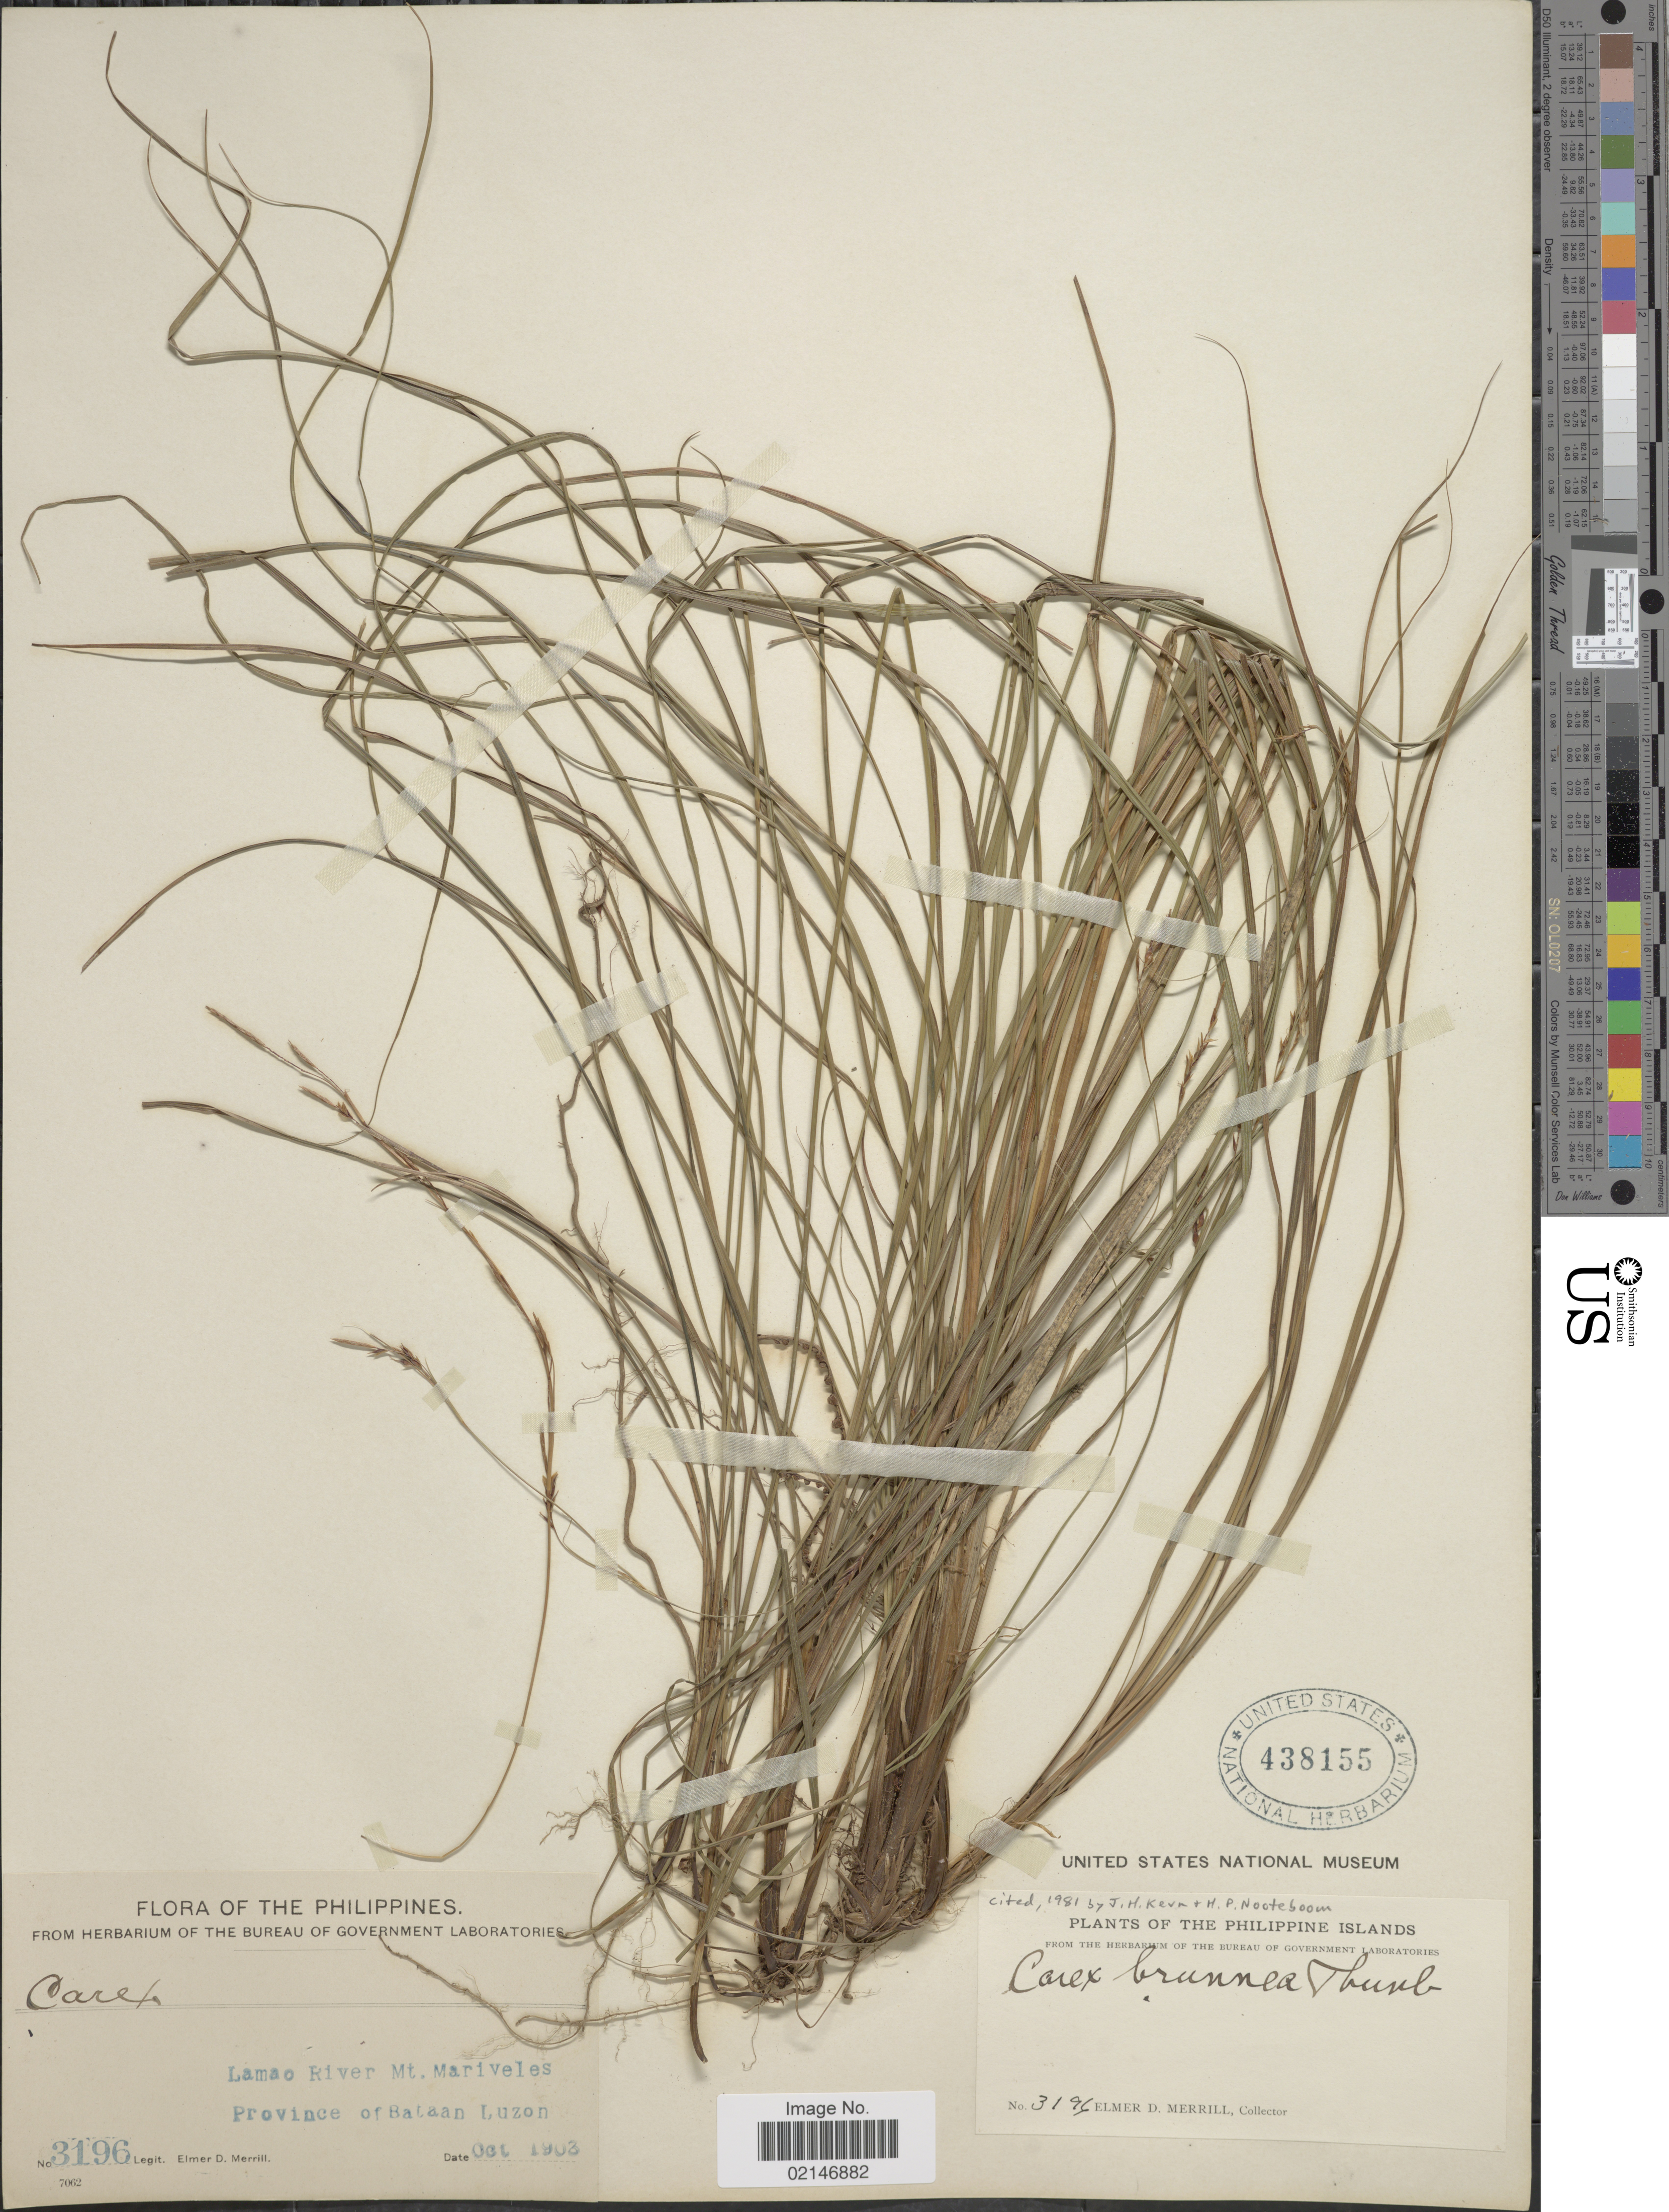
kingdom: Plantae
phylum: Tracheophyta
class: Liliopsida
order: Poales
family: Cyperaceae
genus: Carex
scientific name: Carex brunnea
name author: Thunb.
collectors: E. D. Merrill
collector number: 3196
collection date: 1903-10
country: Philippines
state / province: Central Luzon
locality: Lamao River Mt. Mariveles, Province of Bataan Luzon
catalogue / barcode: US 438155